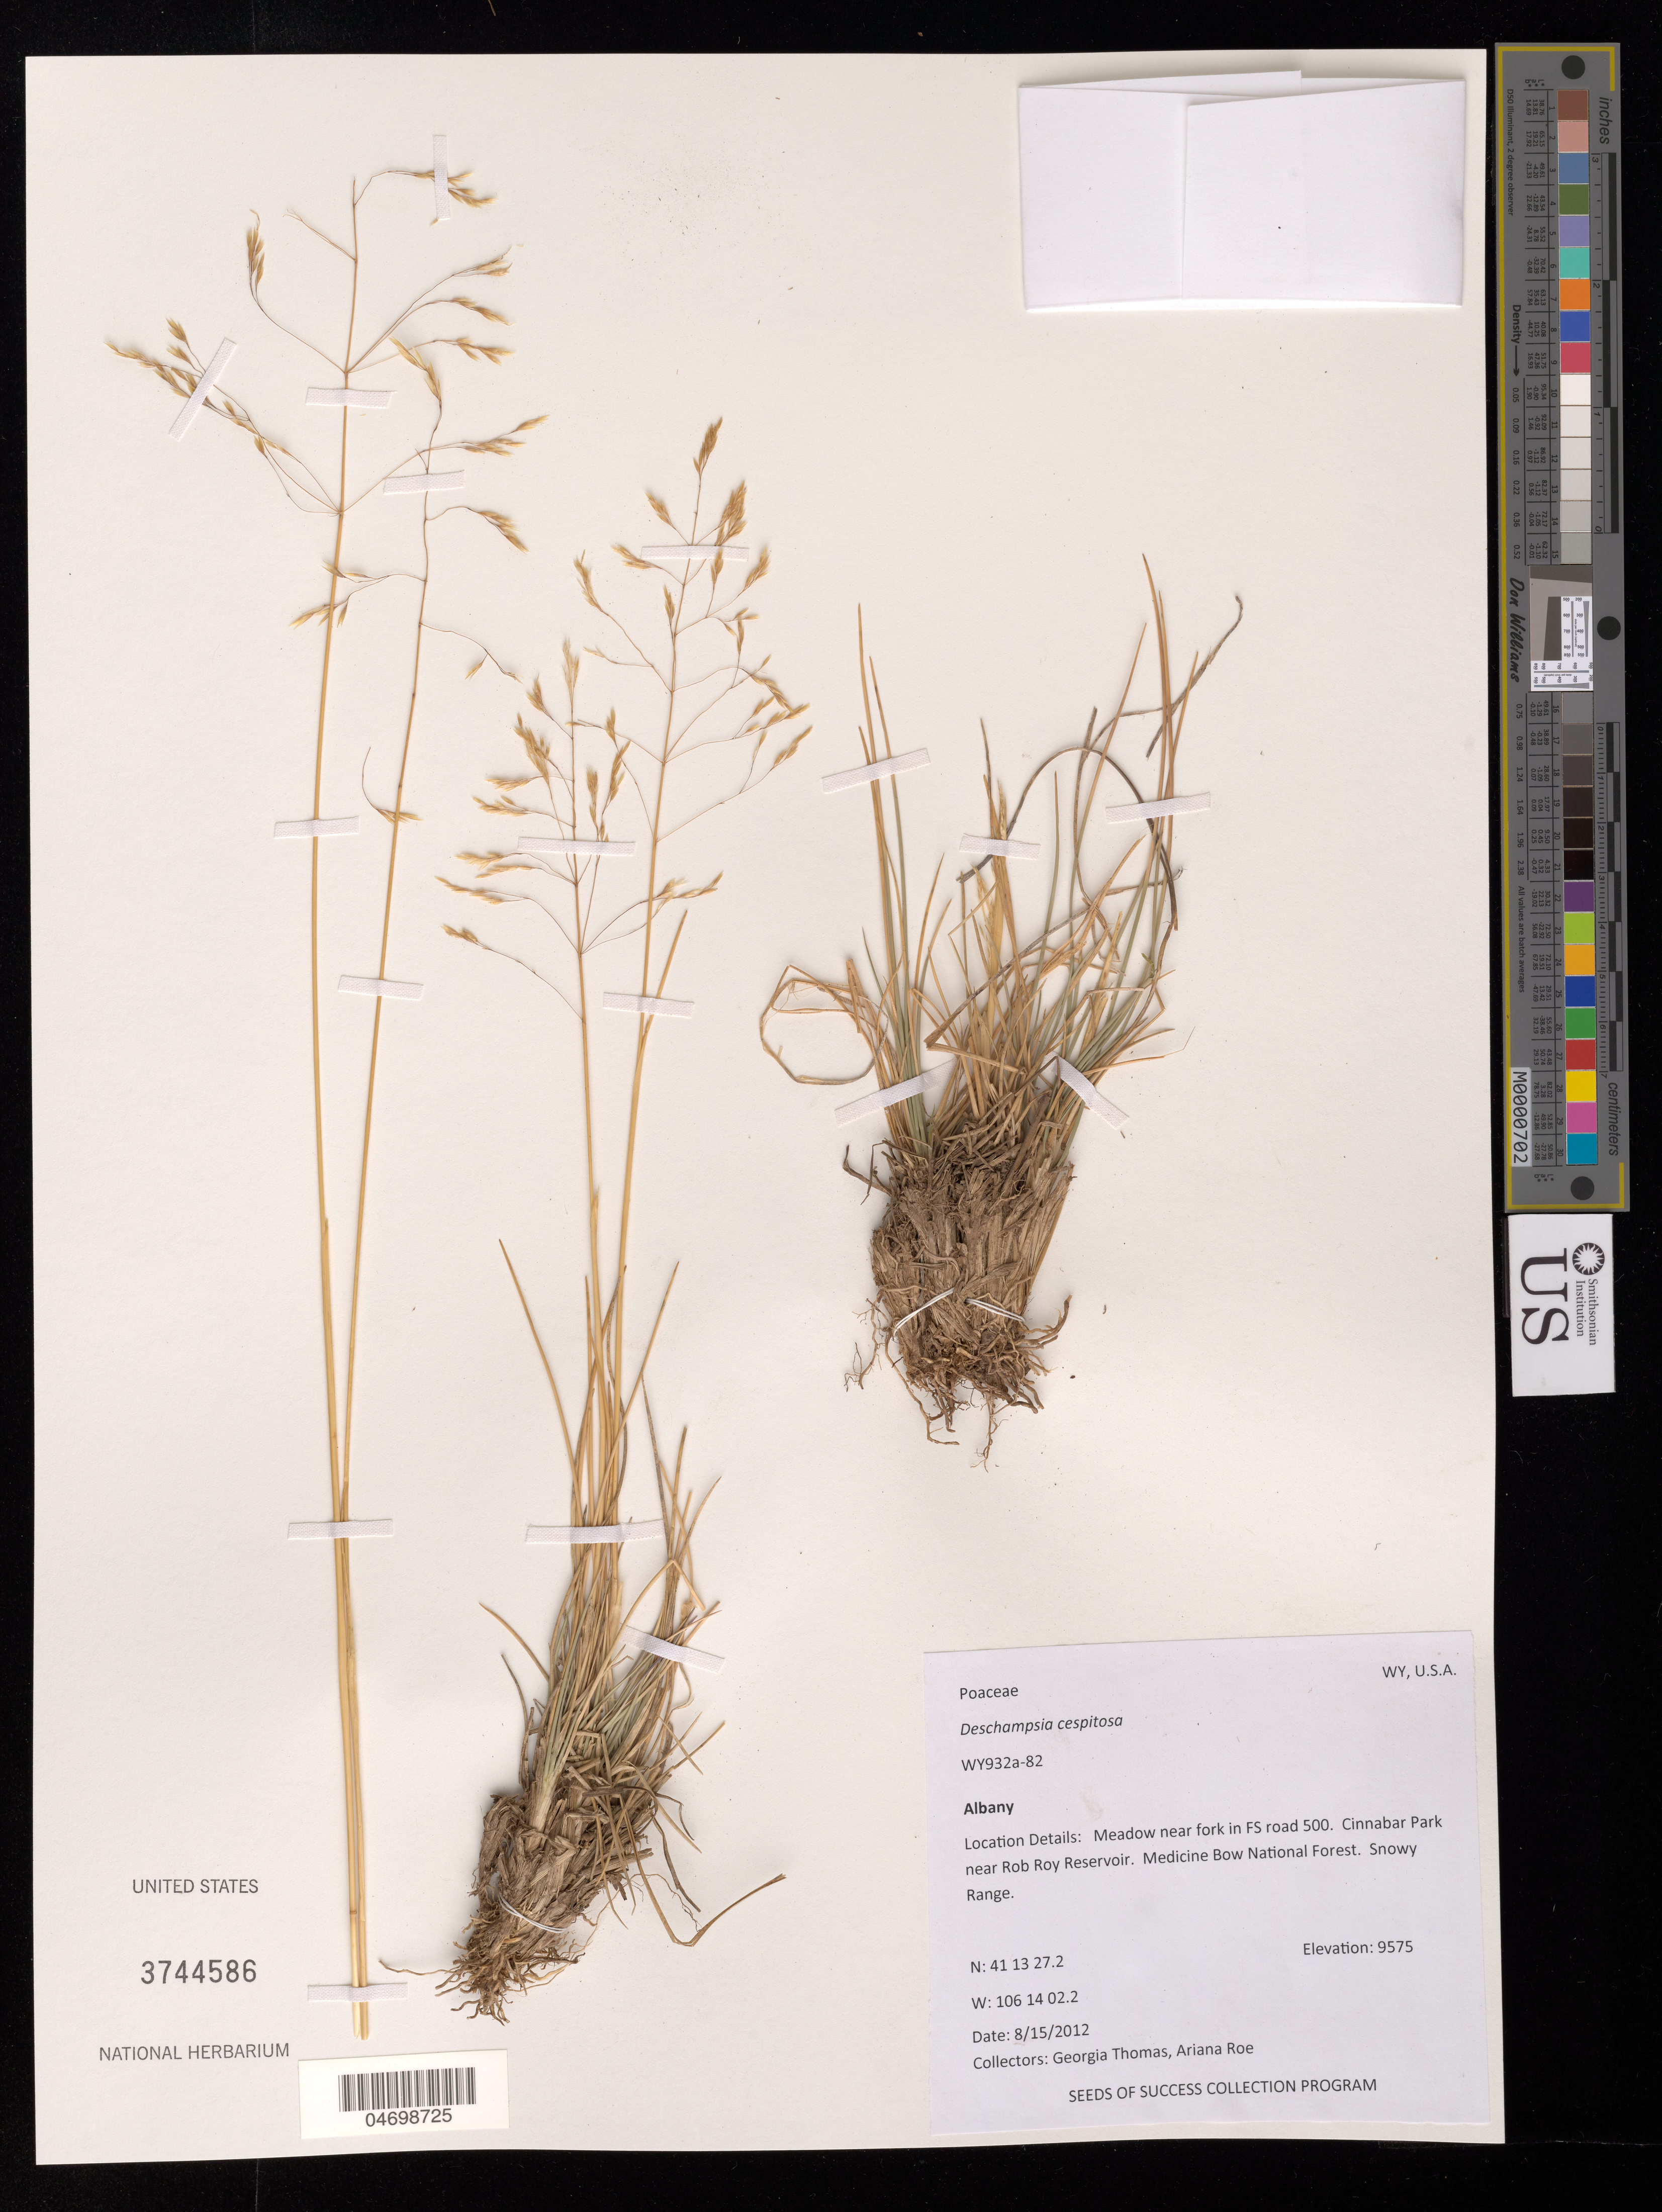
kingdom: Plantae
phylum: Tracheophyta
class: Liliopsida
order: Poales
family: Poaceae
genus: Deschampsia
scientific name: Deschampsia cespitosa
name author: (L.) P. Beauv.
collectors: G. Thomas & A. Roe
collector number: WY932A-82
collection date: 2012-08-15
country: United States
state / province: Wyoming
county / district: Albany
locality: Meadow near fork in FS road 500. Cinnabar Park near Rob Roy Reservoir. Medicine Bow National Forest. Snowy Range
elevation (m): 2918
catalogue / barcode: US 3744586